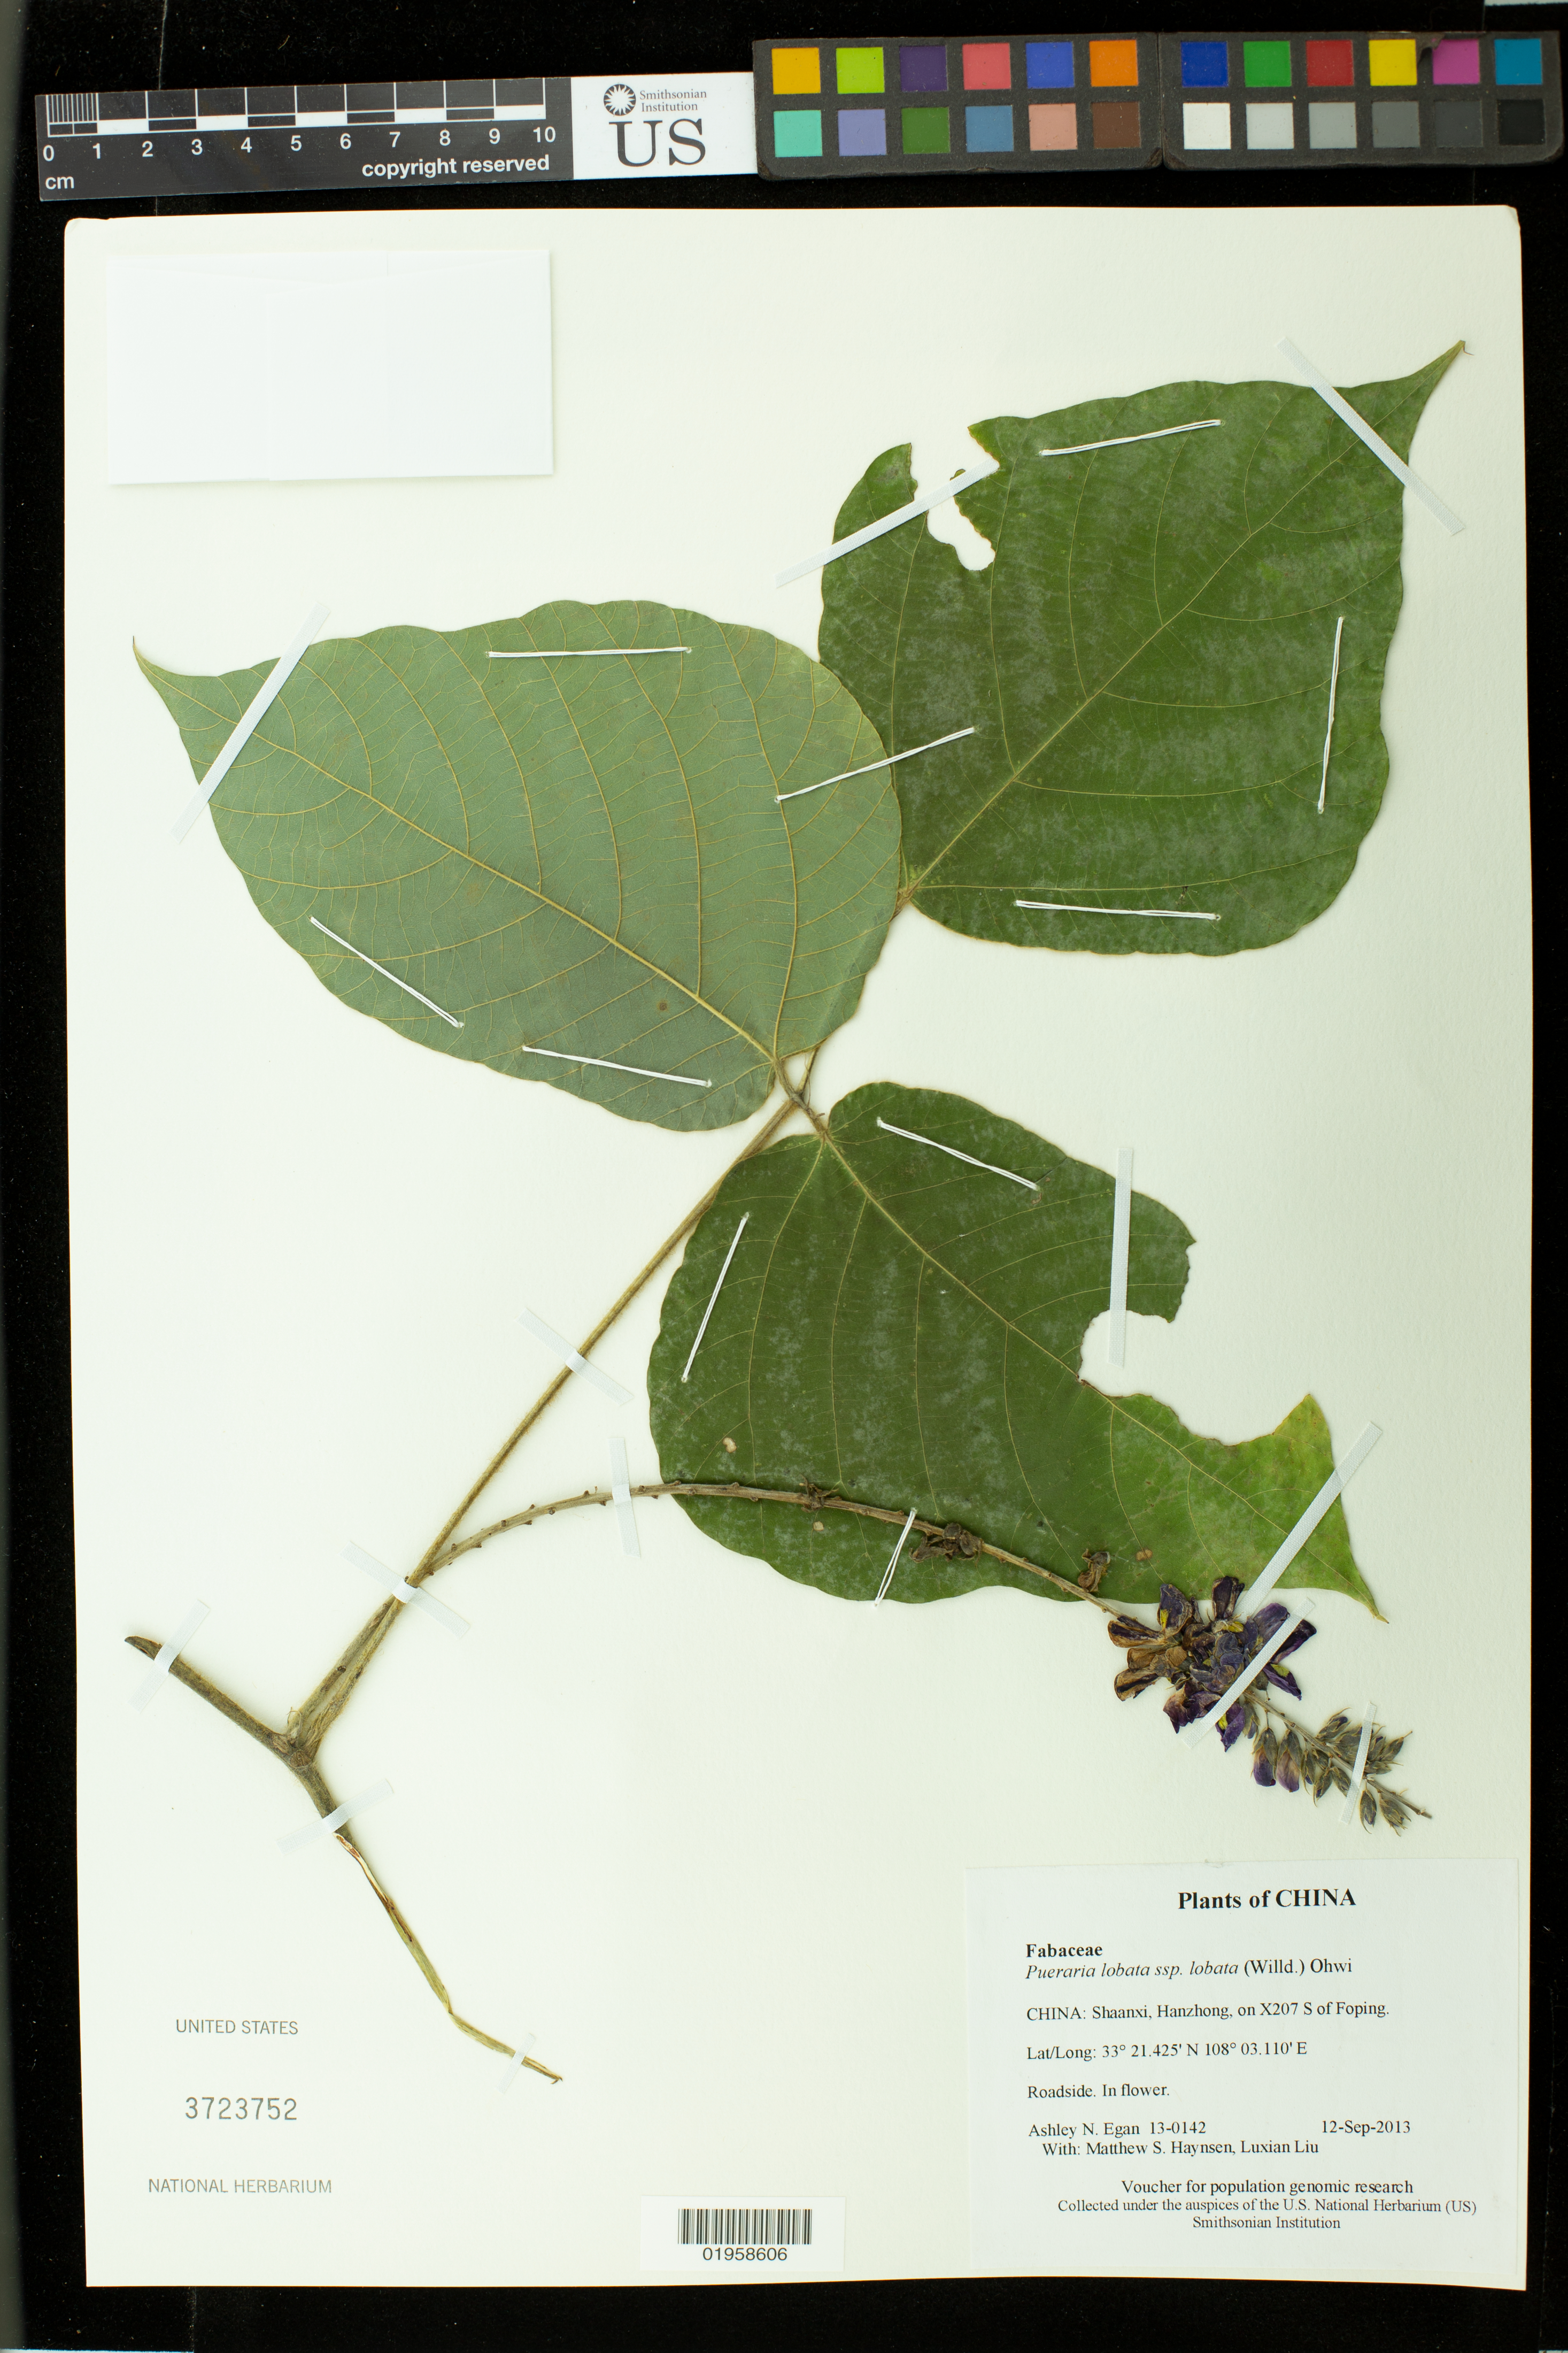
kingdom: Plantae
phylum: Tracheophyta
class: Magnoliopsida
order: Fabales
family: Fabaceae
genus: Pueraria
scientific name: Pueraria lobata subsp. lobata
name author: (Willd.) Ohwi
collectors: A. N. Egan, M. Hansen & L. Liu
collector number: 13-0142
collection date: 2013-09-12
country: China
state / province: Shaanxi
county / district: Hanzhong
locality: on X207 S of Foping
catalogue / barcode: US 3723752